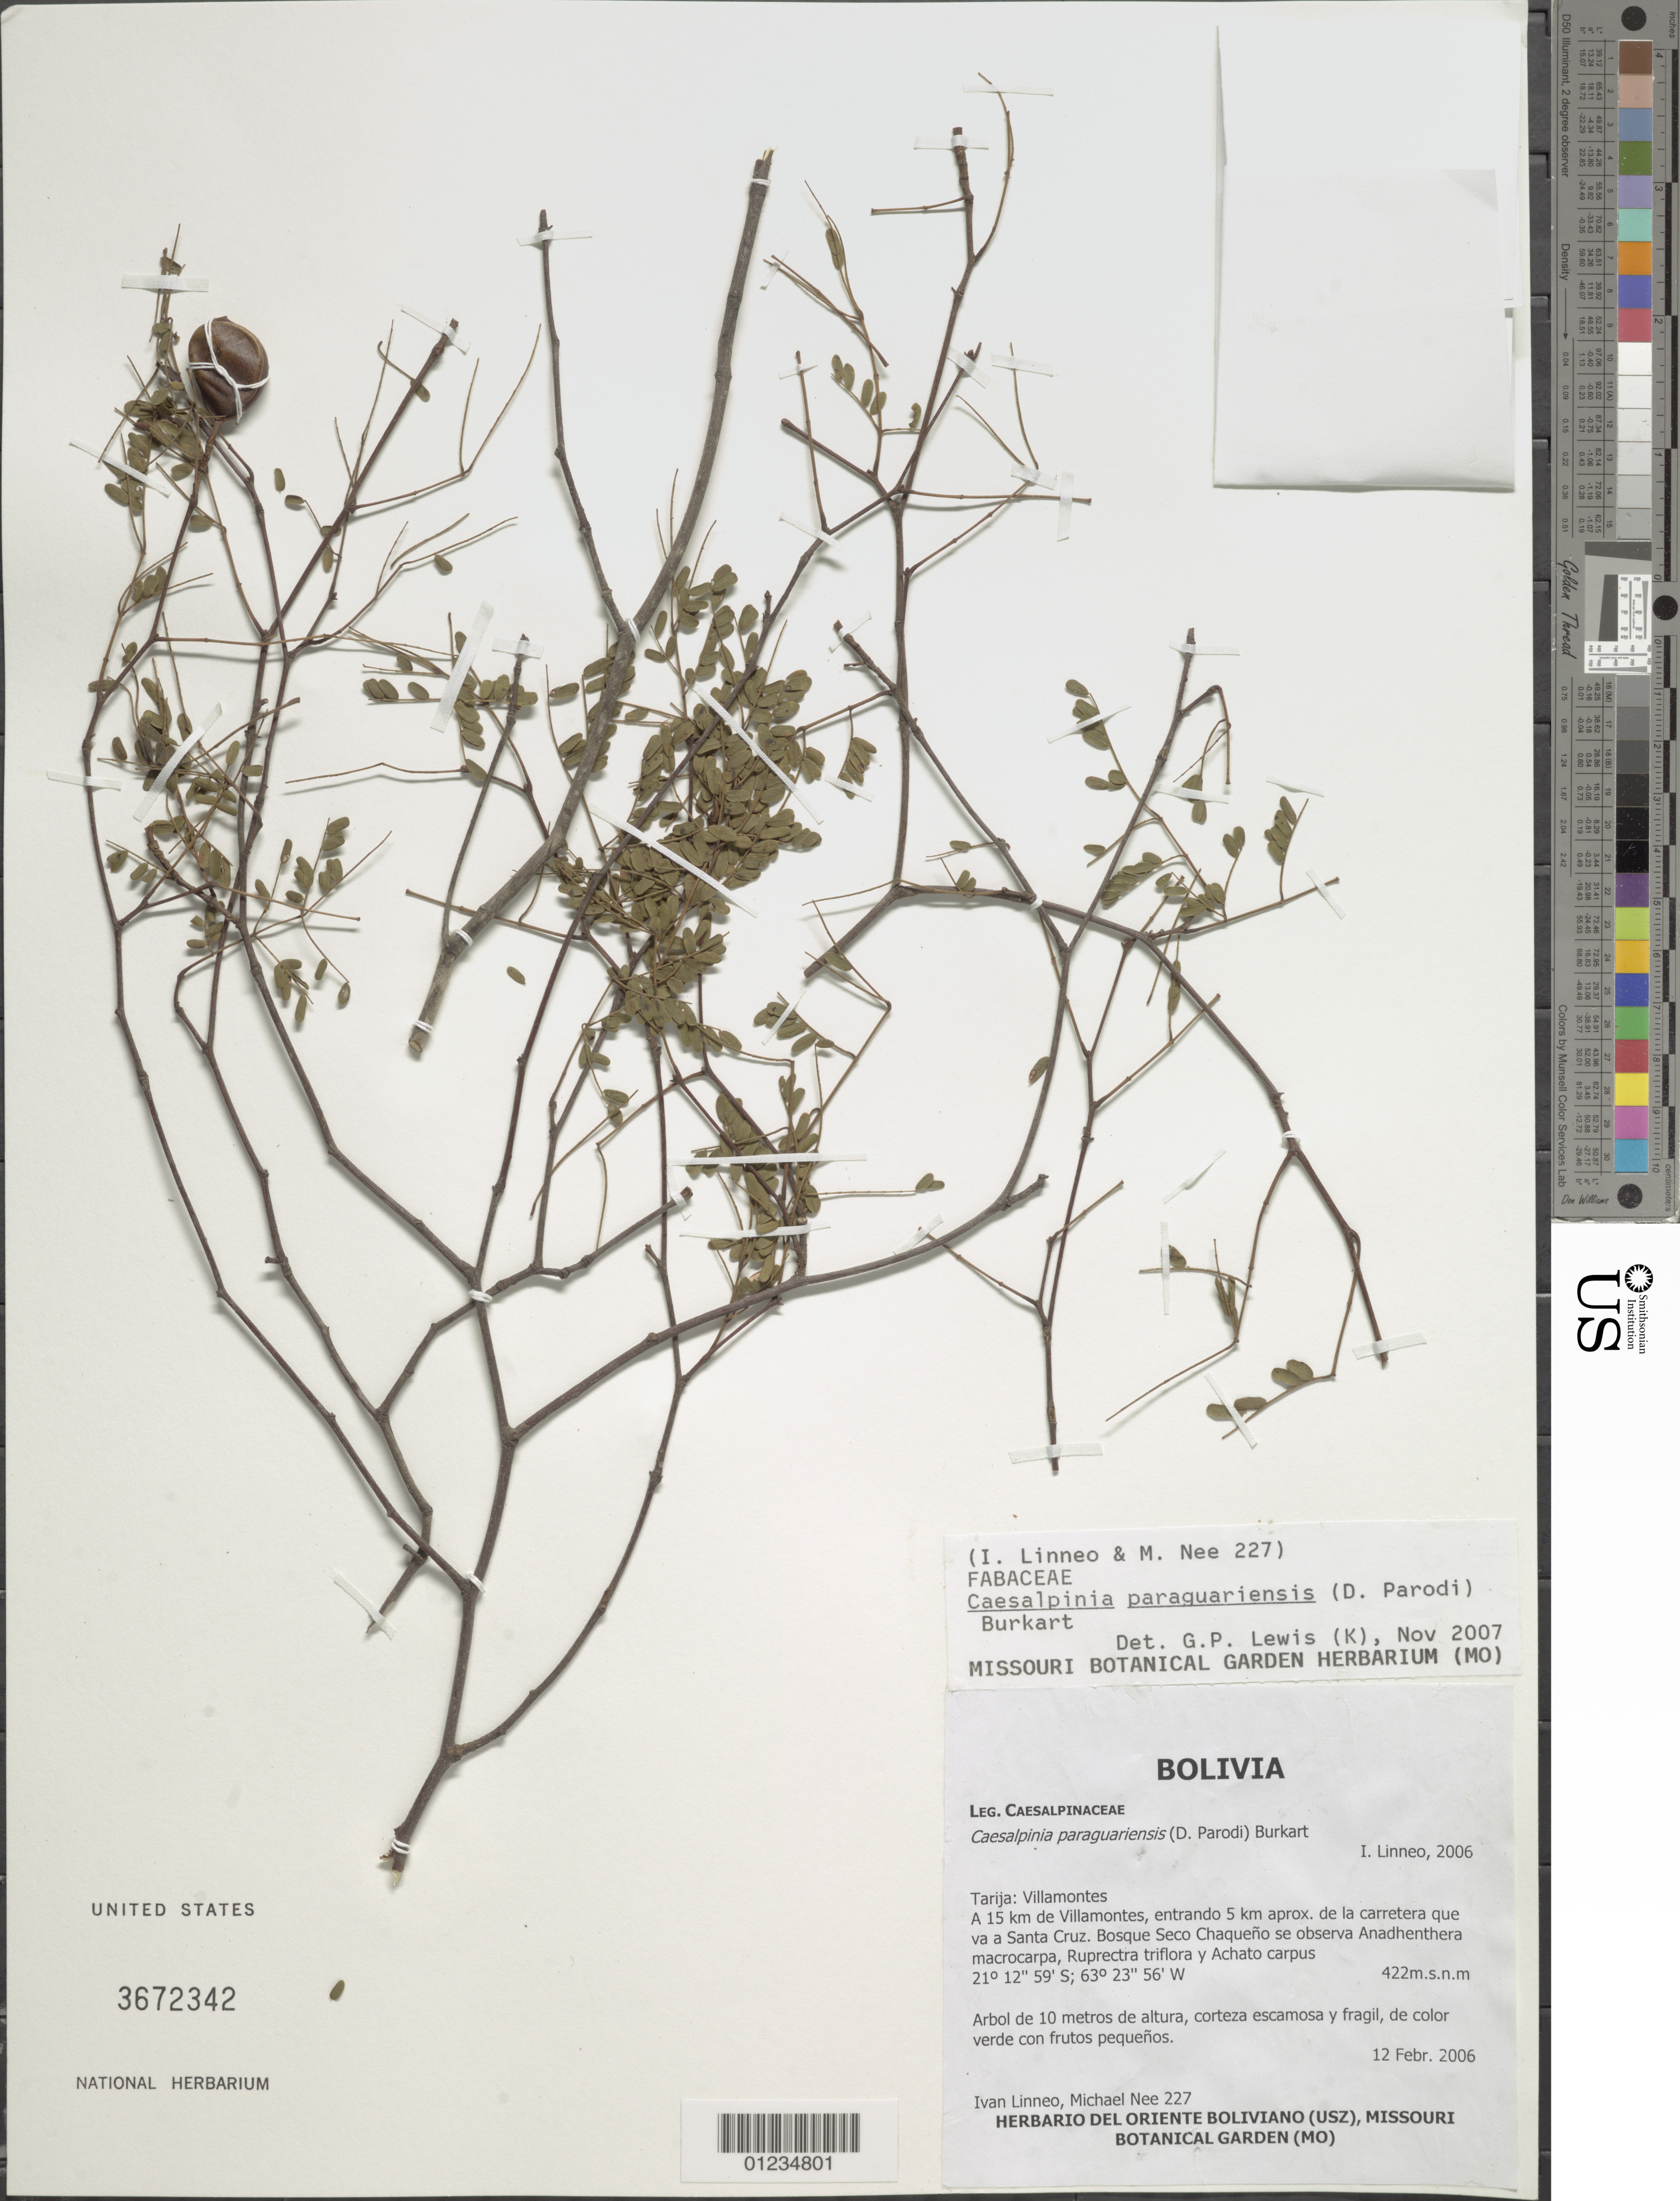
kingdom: Plantae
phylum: Tracheophyta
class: Magnoliopsida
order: Fabales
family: Fabaceae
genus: Libidibia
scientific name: Libidibia paraguariensis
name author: (Parodi) G.P. Lewis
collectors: I. Linneo & M. Nee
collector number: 227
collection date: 2006-02-12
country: Bolivia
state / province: Tarija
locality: Villamontes. A 15 km de Villamontes, entrando 5 km aprox. de la carretera que va a Santa Cruz.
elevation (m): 422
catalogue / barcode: US 3672342